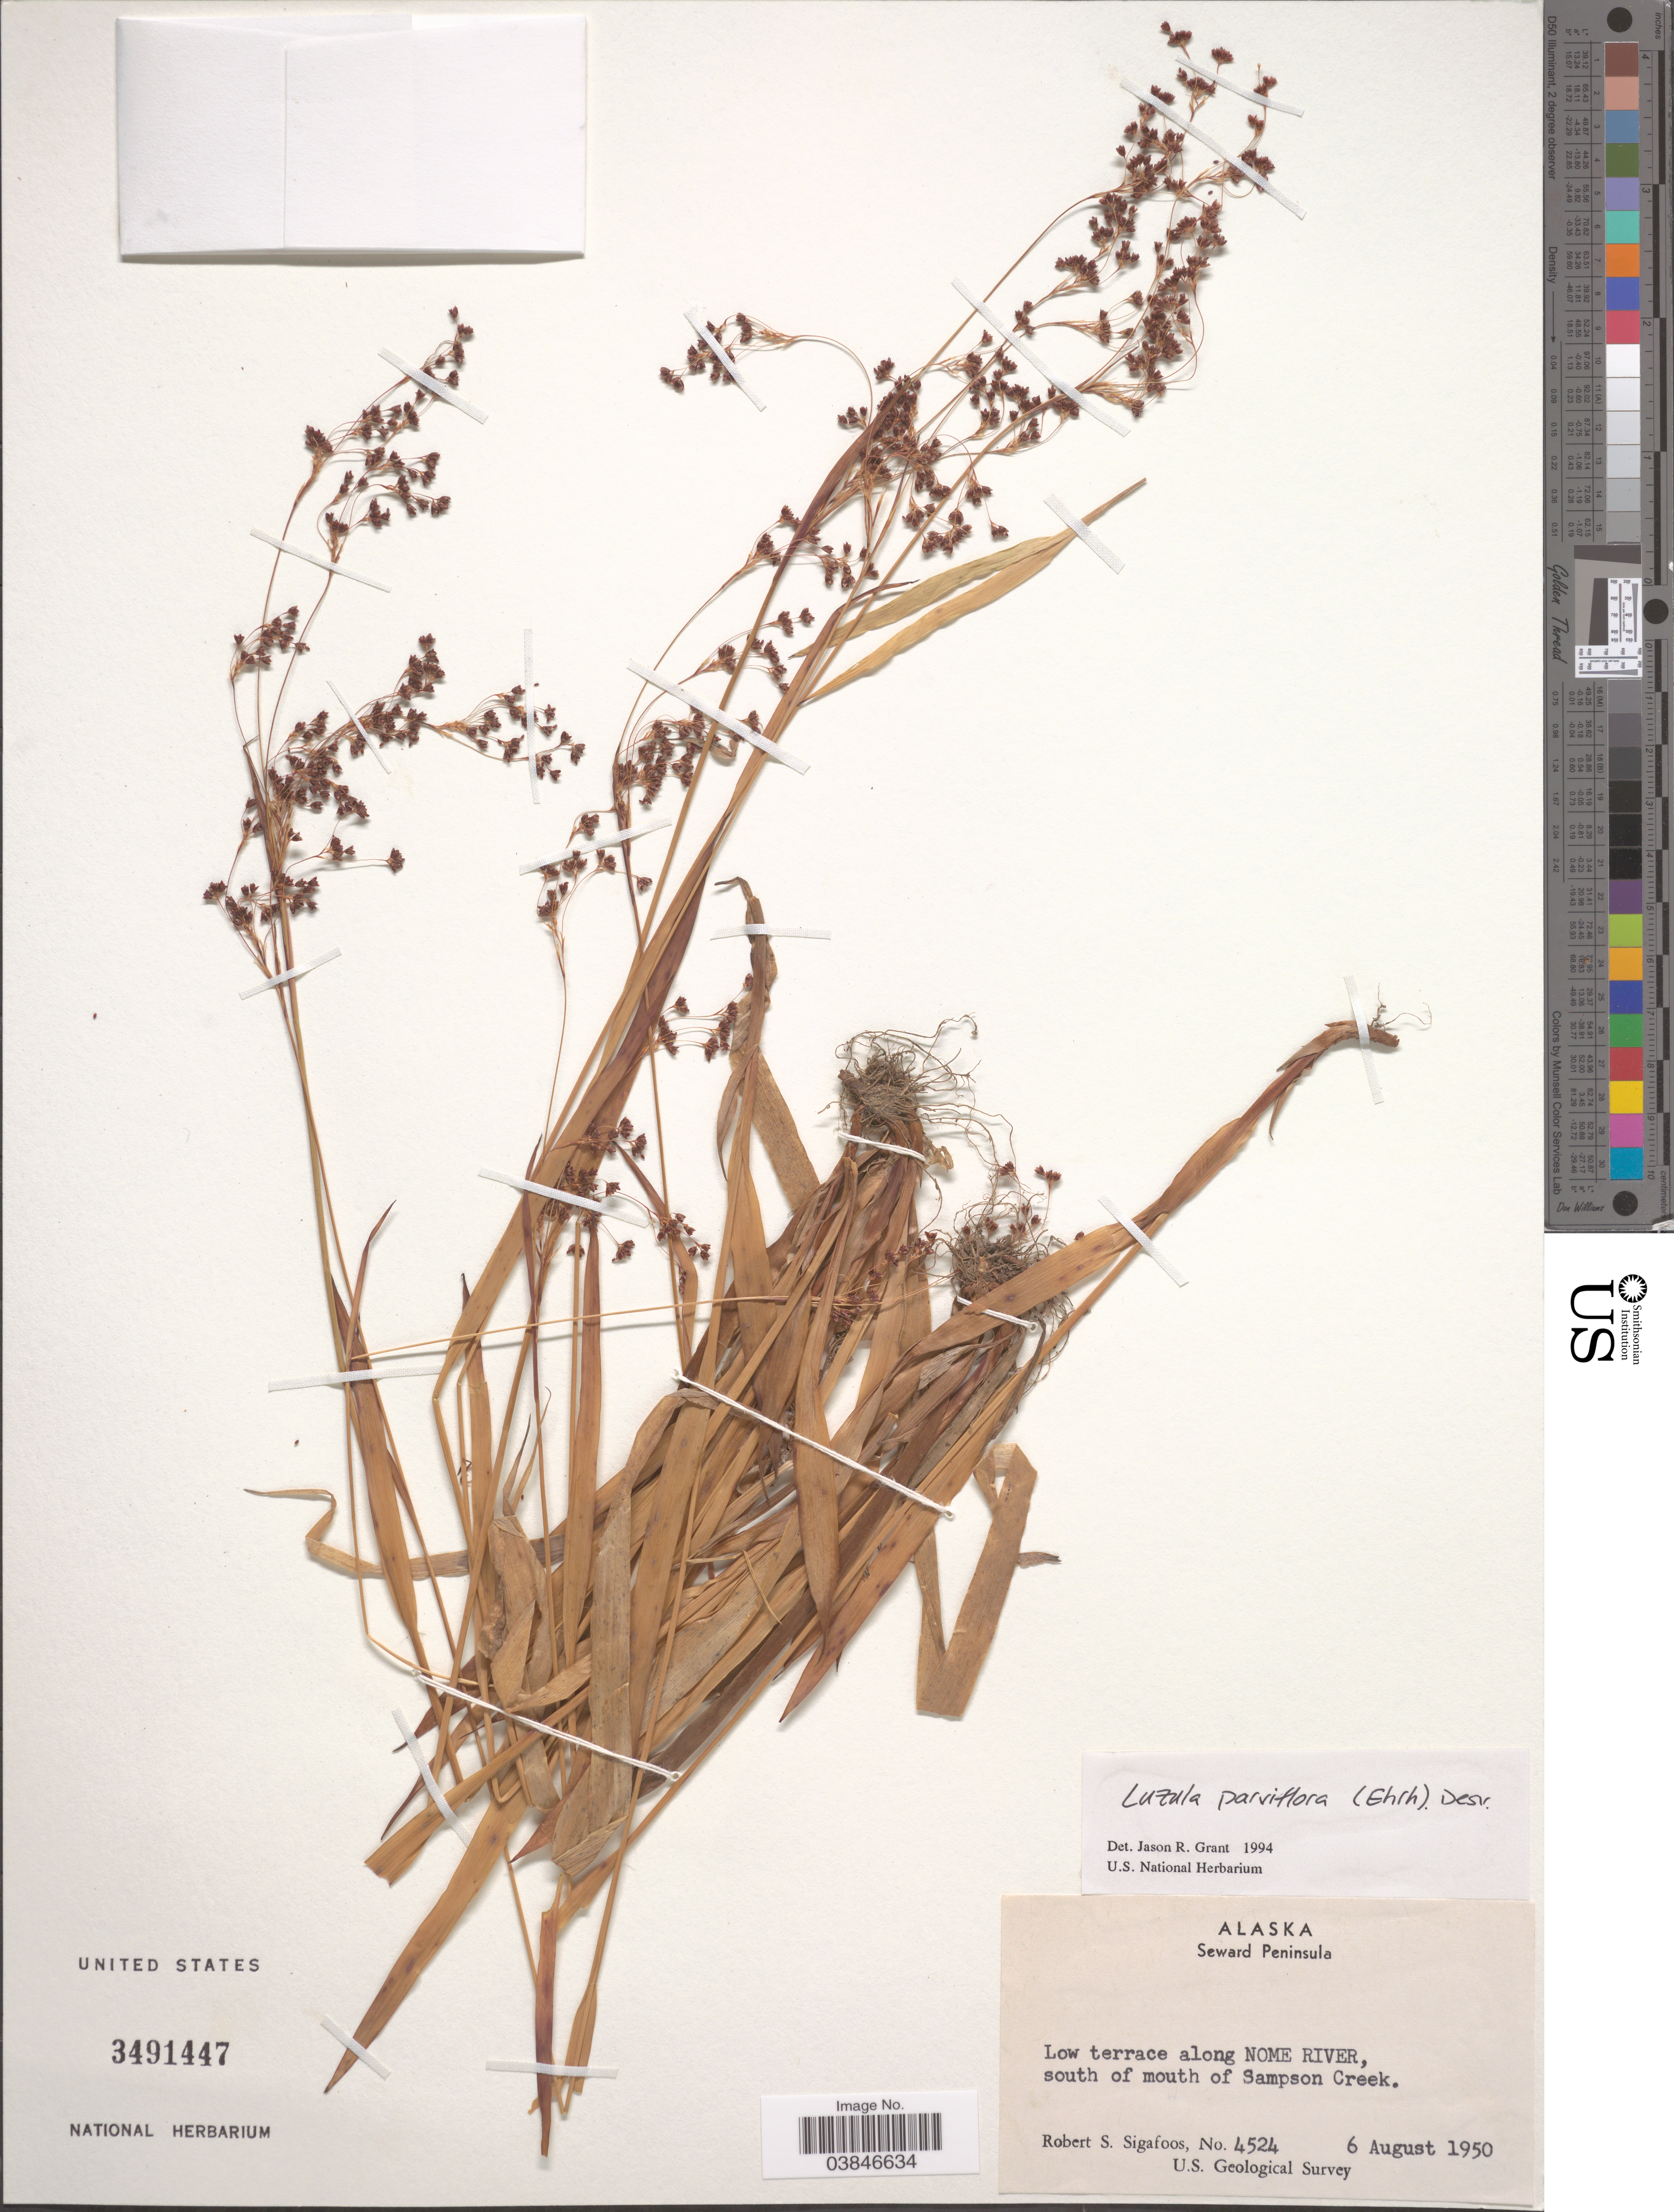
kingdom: Plantae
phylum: Tracheophyta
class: Liliopsida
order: Poales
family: Juncaceae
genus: Luzula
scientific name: Luzula parviflora subsp. parviflora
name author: (Ehrh.) Desv.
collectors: R. Sigafoos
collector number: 4524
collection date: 1950-08-06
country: United States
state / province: Alaska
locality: Seward Peninsula. Along Nome River, south of mouth of Sampson Creek.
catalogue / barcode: US 3491447